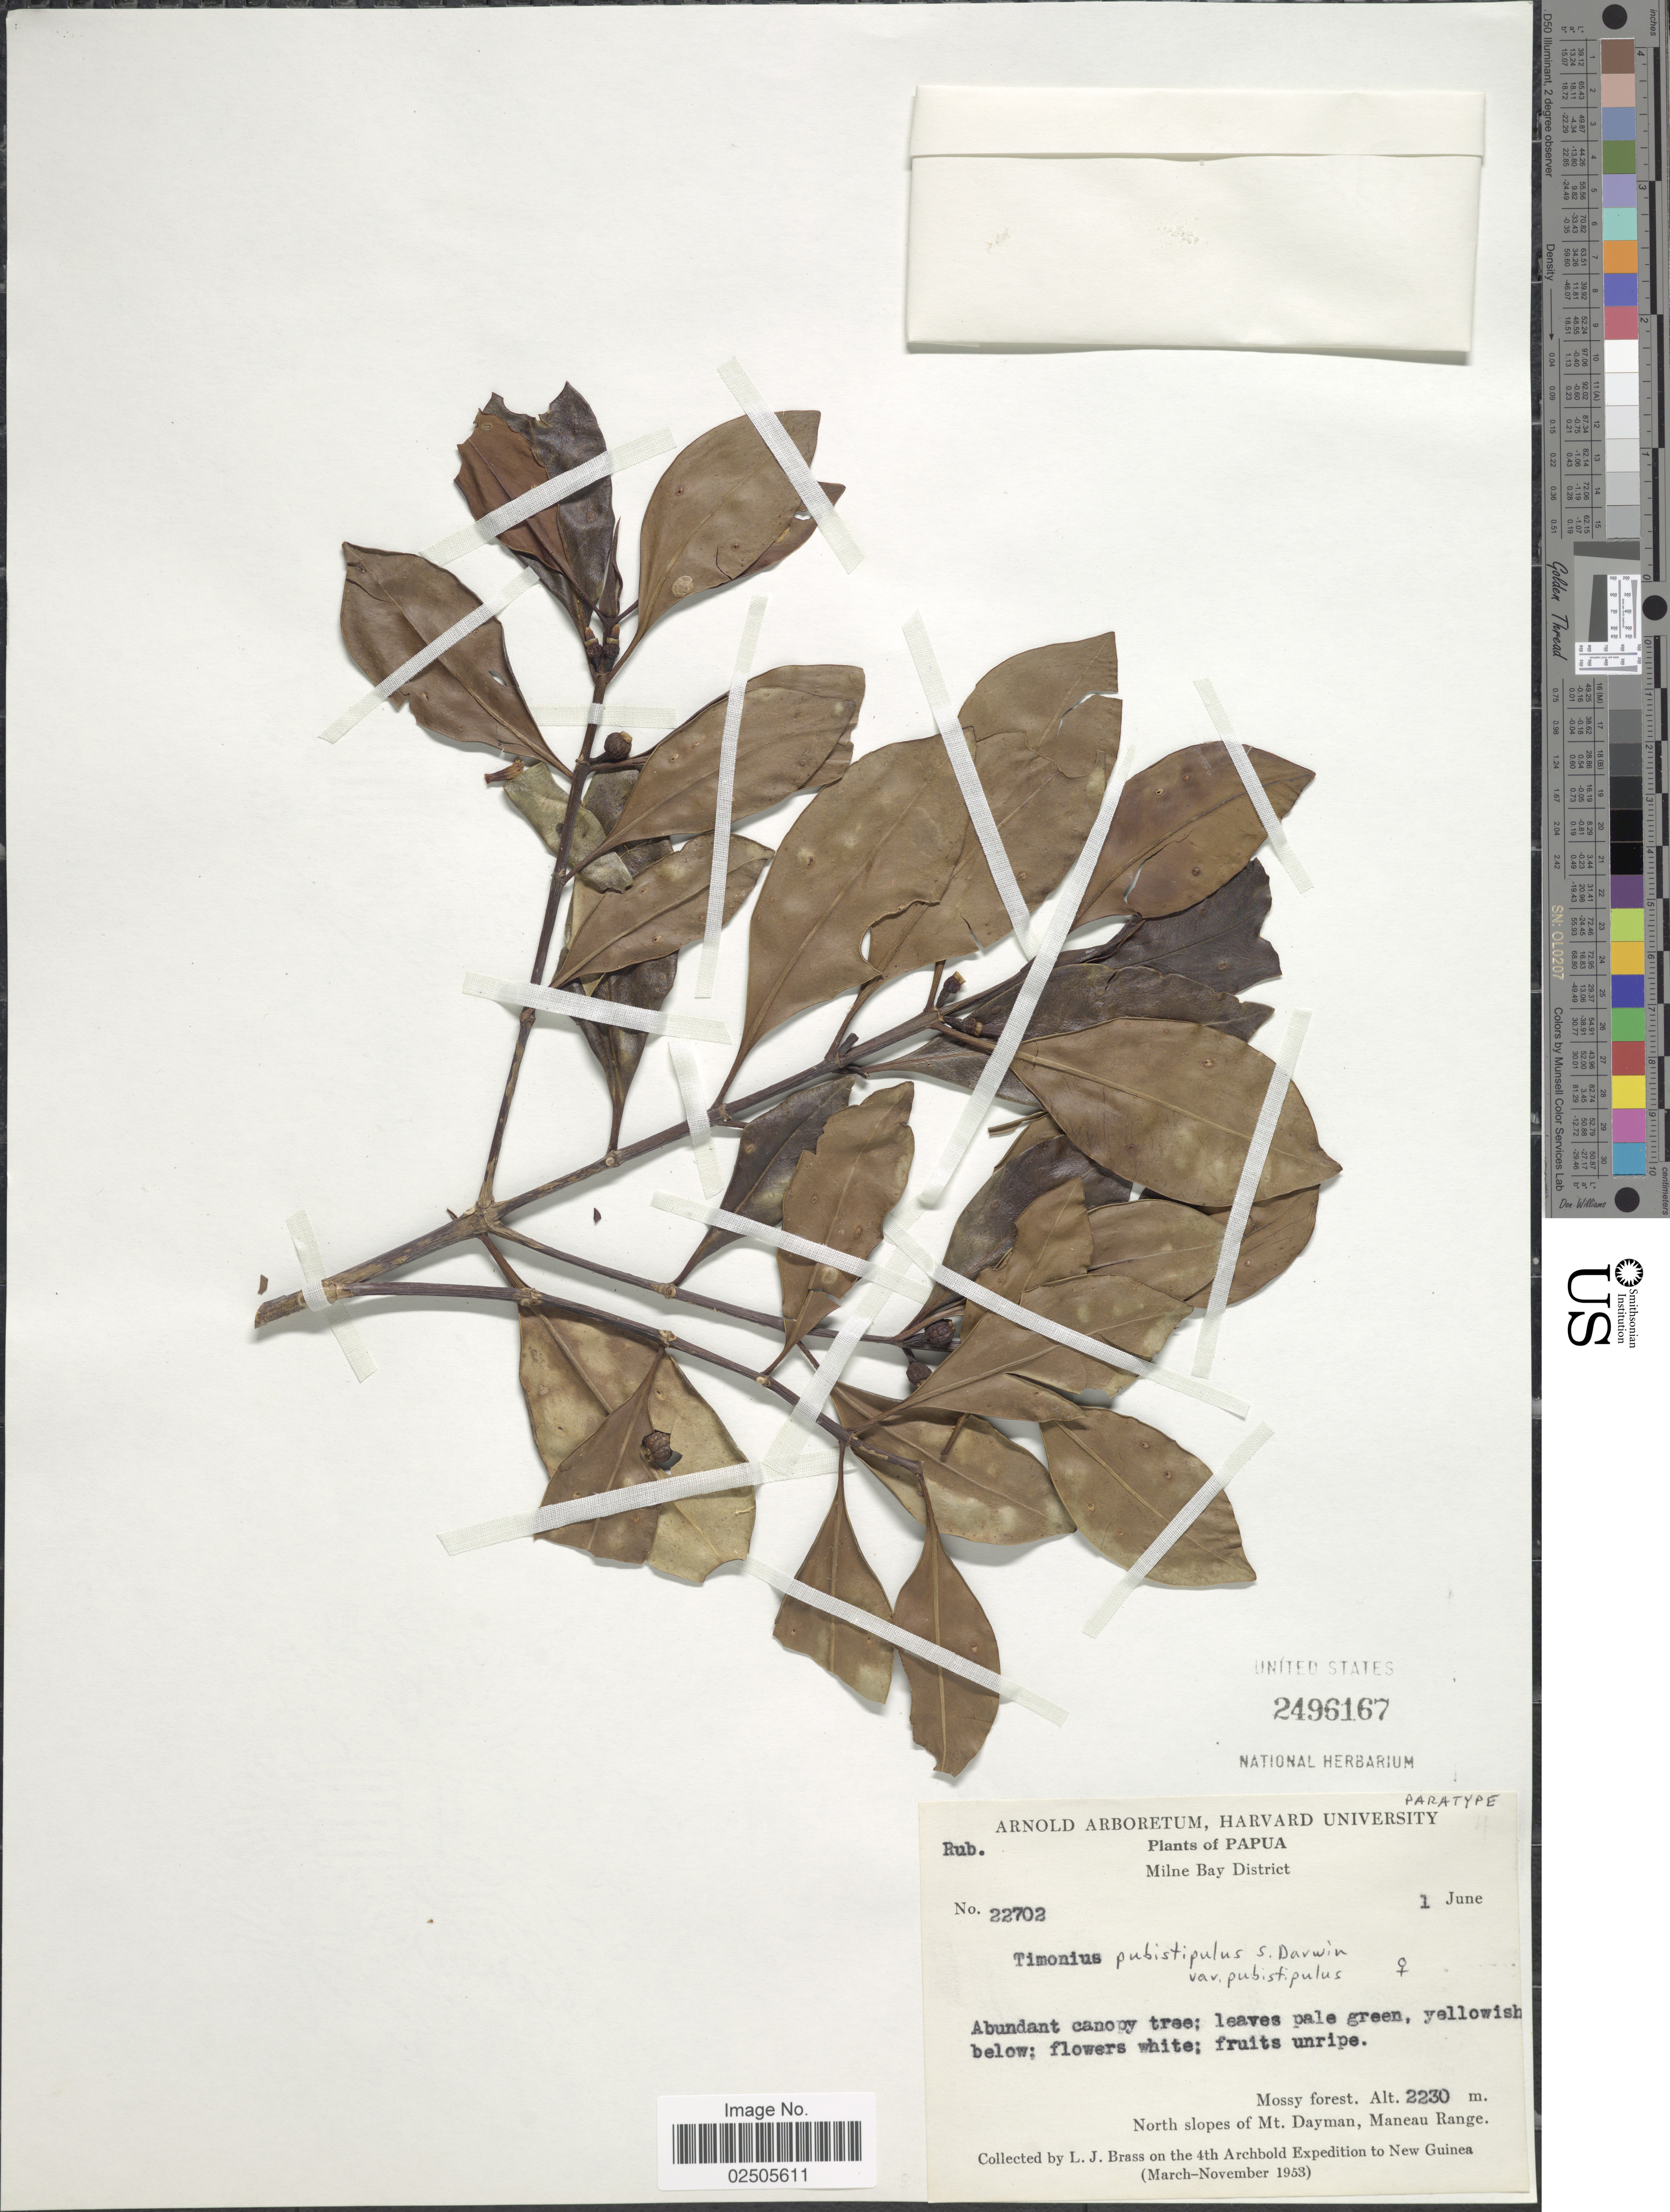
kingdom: Plantae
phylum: Tracheophyta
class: Magnoliopsida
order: Gentianales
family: Rubiaceae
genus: Timonius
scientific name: Timonius pubistipulus var. pubistipulus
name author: S.P. Darwin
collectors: L. J. Brass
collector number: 22702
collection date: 1953-06-01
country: Papua New Guinea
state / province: Milne Bay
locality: Papua, Milne Bay District, North slopes of Mt. Dayman, Maneau Range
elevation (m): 2230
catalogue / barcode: US 2496167